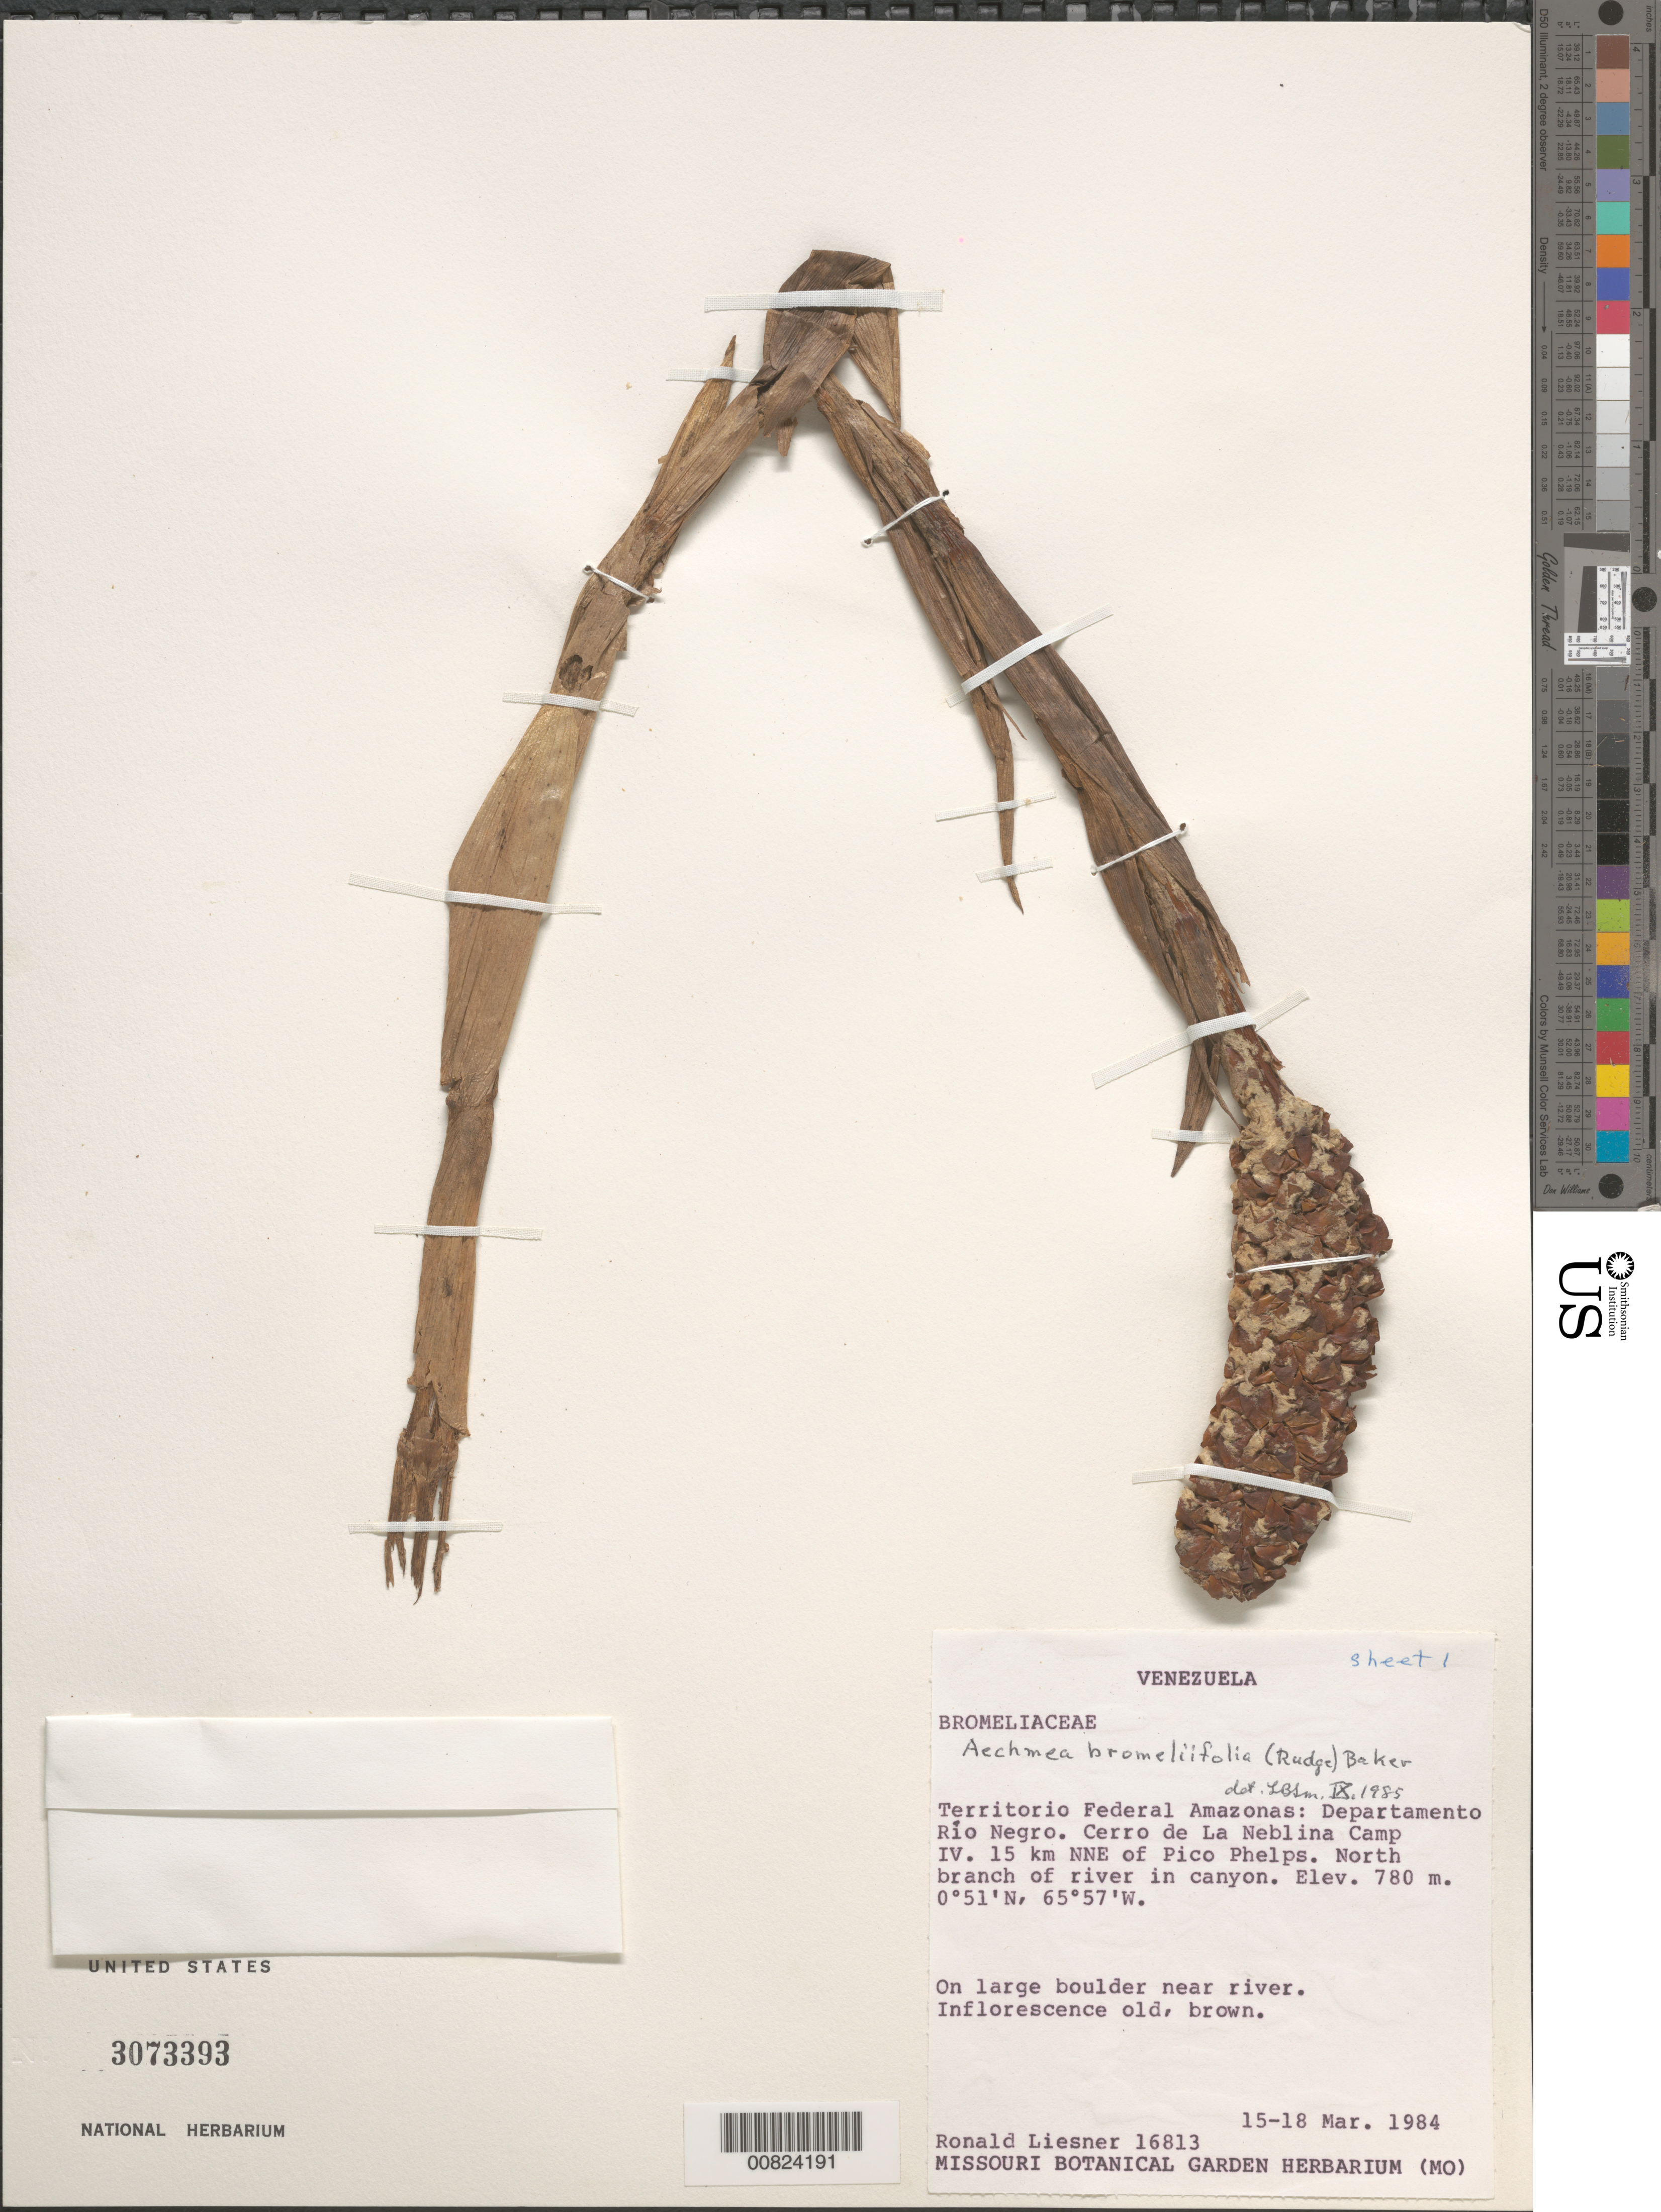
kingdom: Plantae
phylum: Tracheophyta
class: Liliopsida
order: Poales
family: Bromeliaceae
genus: Aechmea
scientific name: Aechmea bromeliifolia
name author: (Rudge) Baker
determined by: Smith, Lyman B., (US), NMNH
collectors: R. L. Liesner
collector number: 16813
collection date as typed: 15-Mar-84 to 18-Mar-84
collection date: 1984-03-15/1984-03-18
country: Venezuela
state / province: Amazonas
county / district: Río Negro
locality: Cerro de La Neblina Camp IV, 15 km NNE of Pico Phelps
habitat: Along river in canyon; on large boulder near river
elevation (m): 780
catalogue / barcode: US 3073393